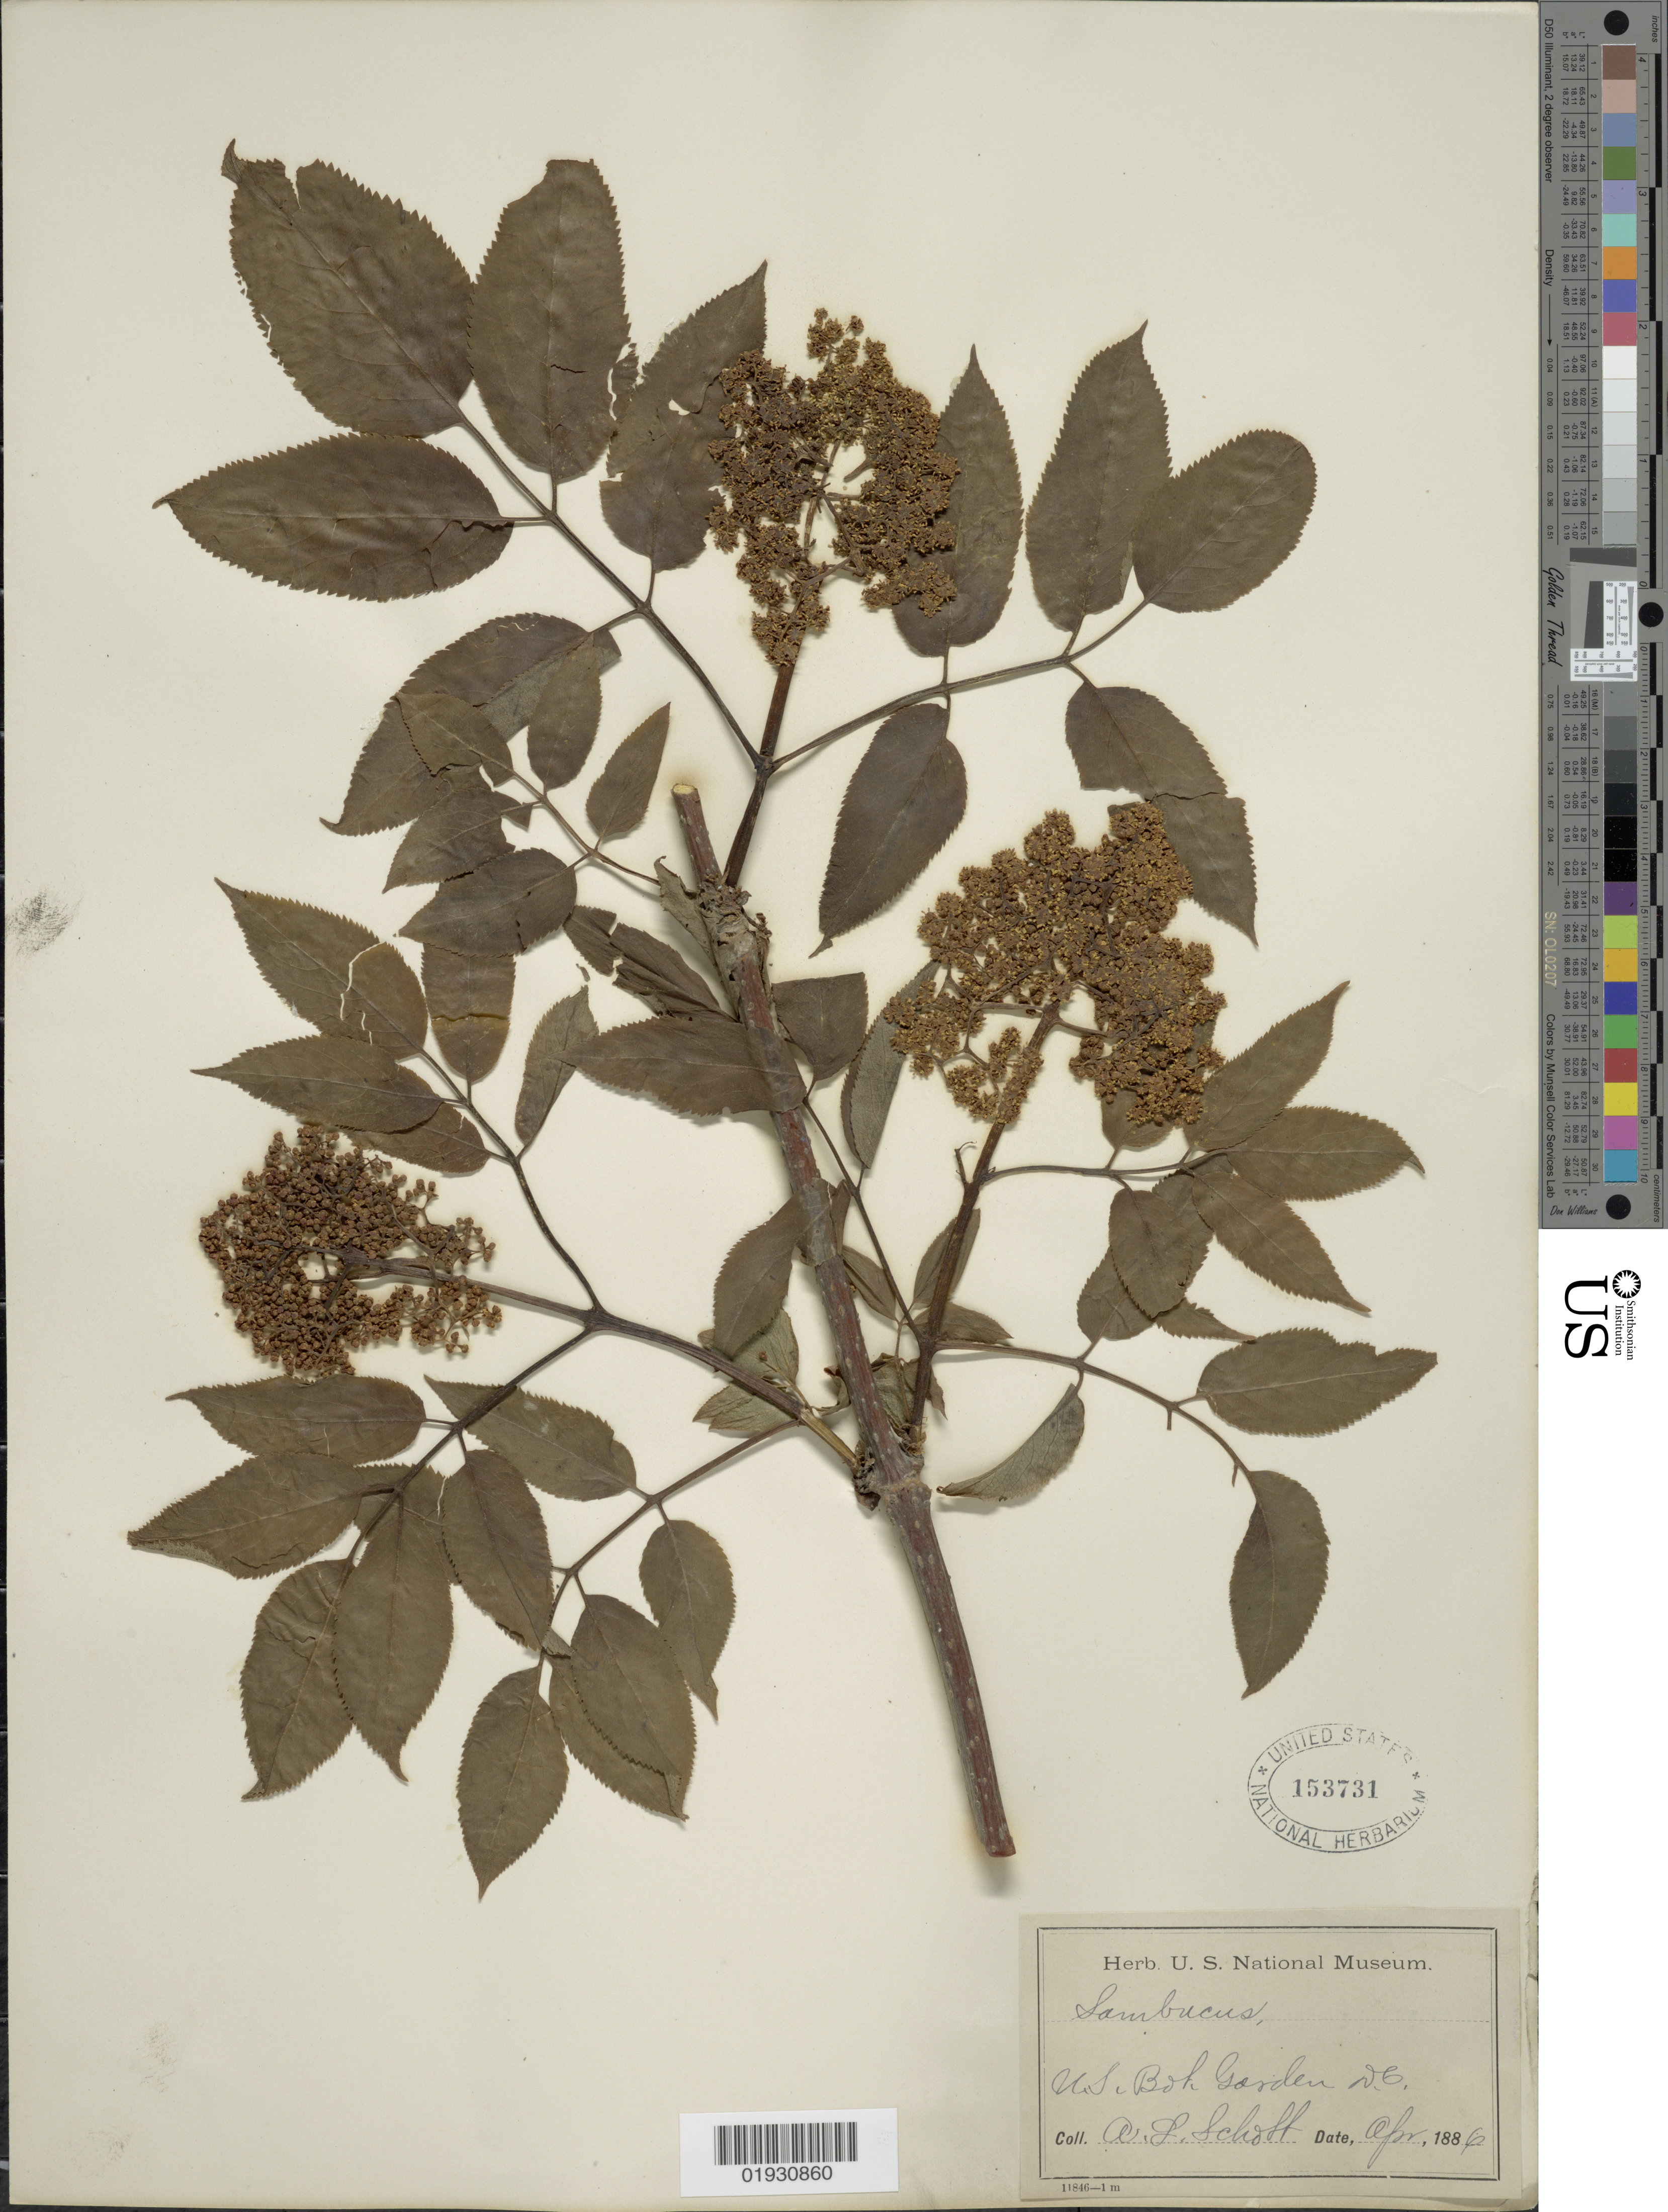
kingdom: Plantae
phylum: Tracheophyta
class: Magnoliopsida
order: Dipsacales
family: Viburnaceae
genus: Sambucus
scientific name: Sambucus cerulea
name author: Raf.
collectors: A. L. Schott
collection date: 1886-04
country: United States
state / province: District of Columbia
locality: U.S. Bot. Garden D.C.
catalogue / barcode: US 153731